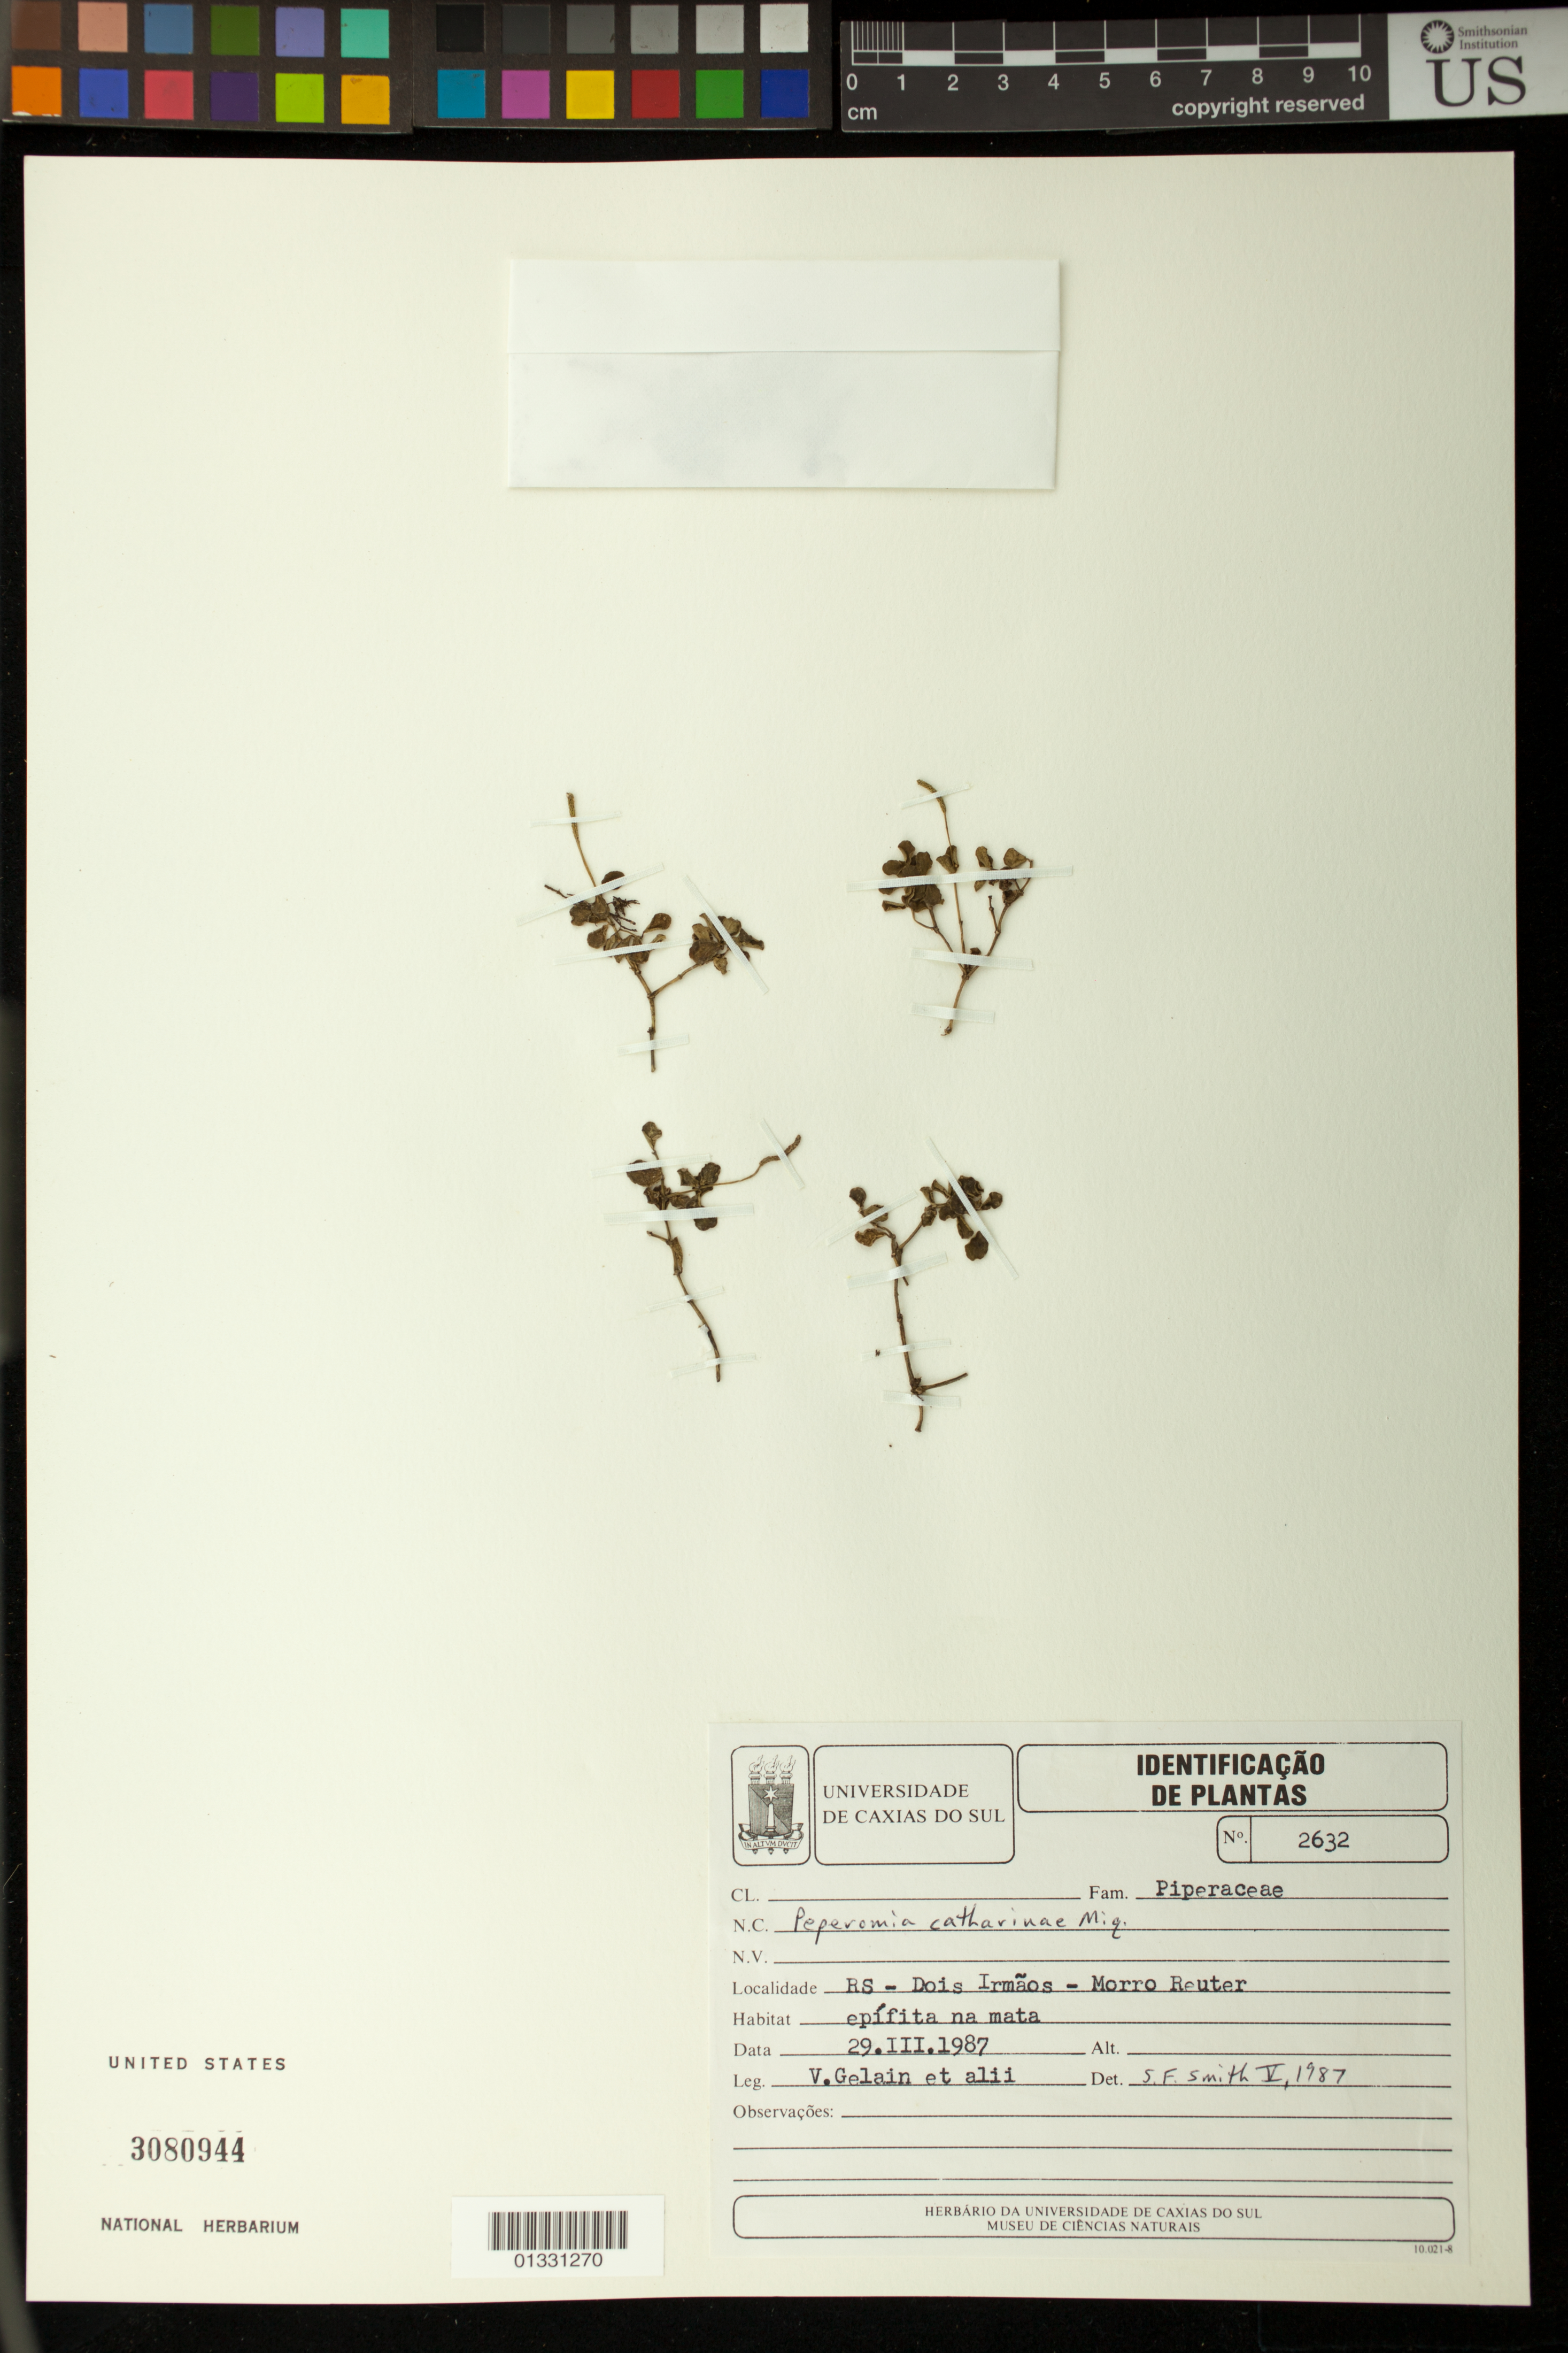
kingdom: Plantae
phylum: Tracheophyta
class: Magnoliopsida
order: Piperales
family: Piperaceae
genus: Peperomia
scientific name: Peperomia catharinae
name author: Miq.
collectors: V. Gelain & et al.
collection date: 1987-03-29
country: Brazil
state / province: Rio Grande do Sul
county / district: Dois Irmãos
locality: Morro Reuter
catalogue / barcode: US 3080944